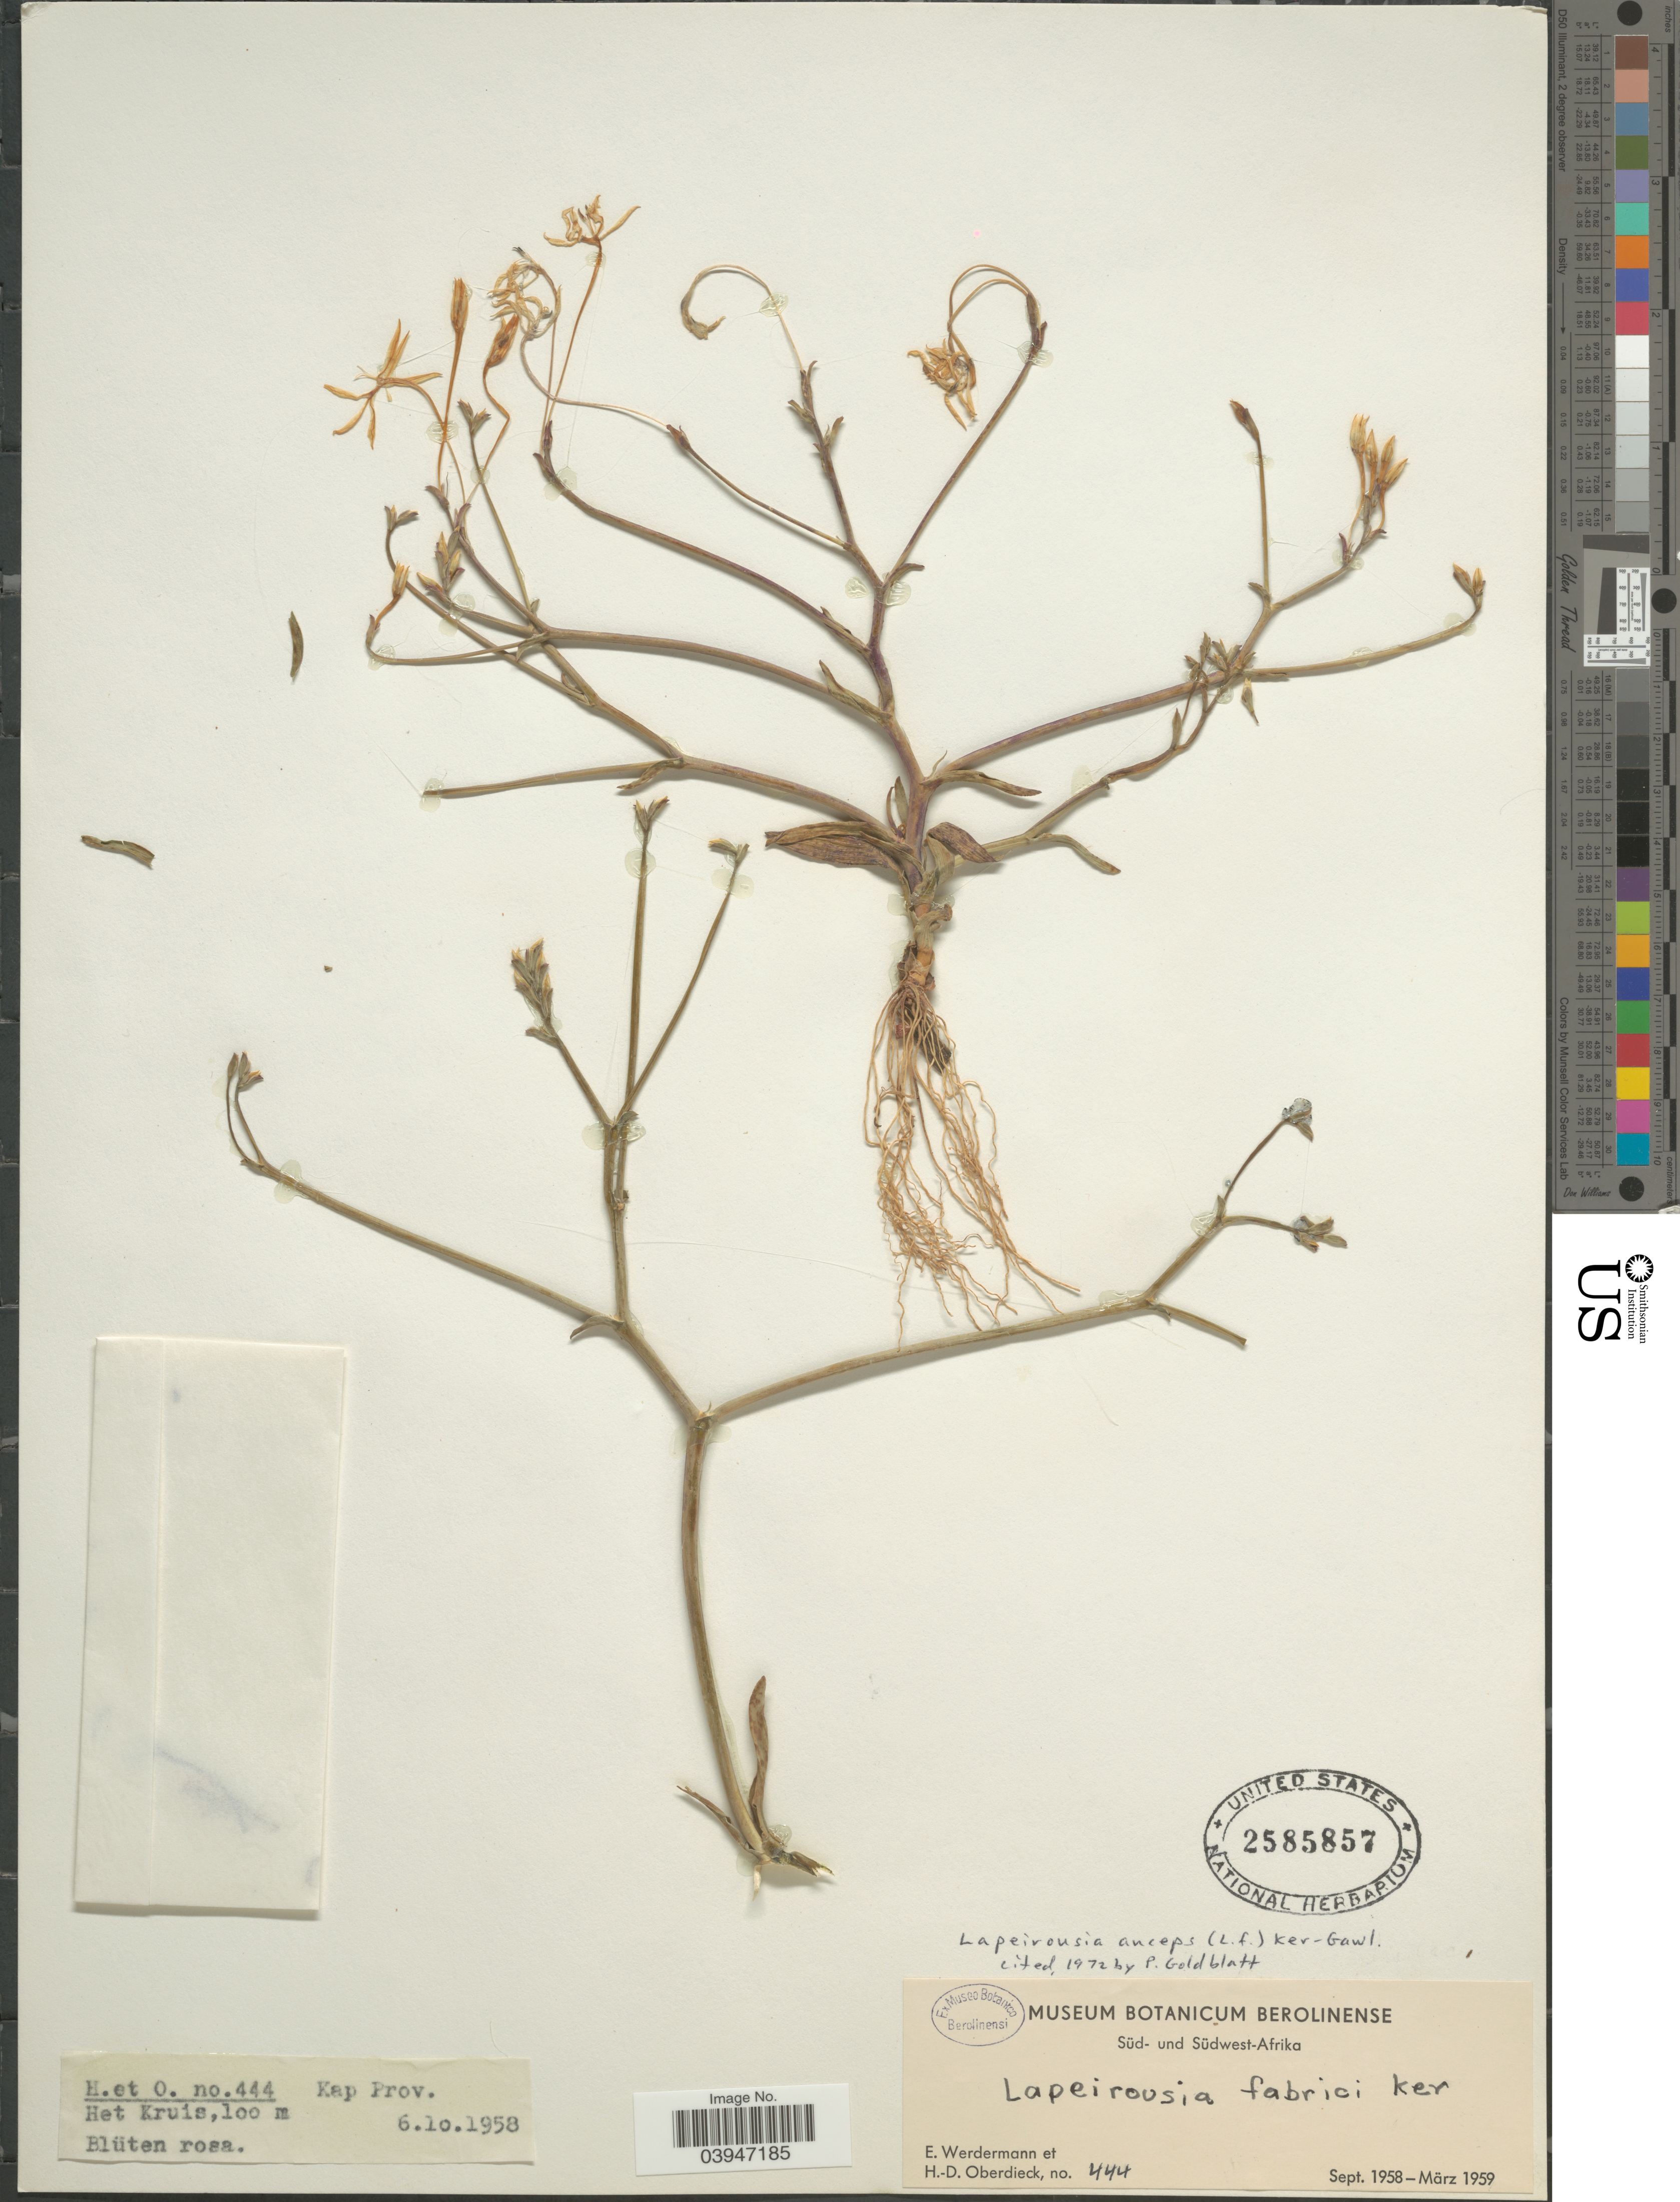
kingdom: Plantae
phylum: Tracheophyta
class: Liliopsida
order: Asparagales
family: Iridaceae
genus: Lapeirousia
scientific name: Lapeirousia anceps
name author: (L. f.) Ker Gawl.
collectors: E. Werdermann & H. Oberdieck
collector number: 444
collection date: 1958-10-06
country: South Africa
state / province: Western Cape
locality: Kap Prov. Het Kruis.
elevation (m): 100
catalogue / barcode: US 2585857